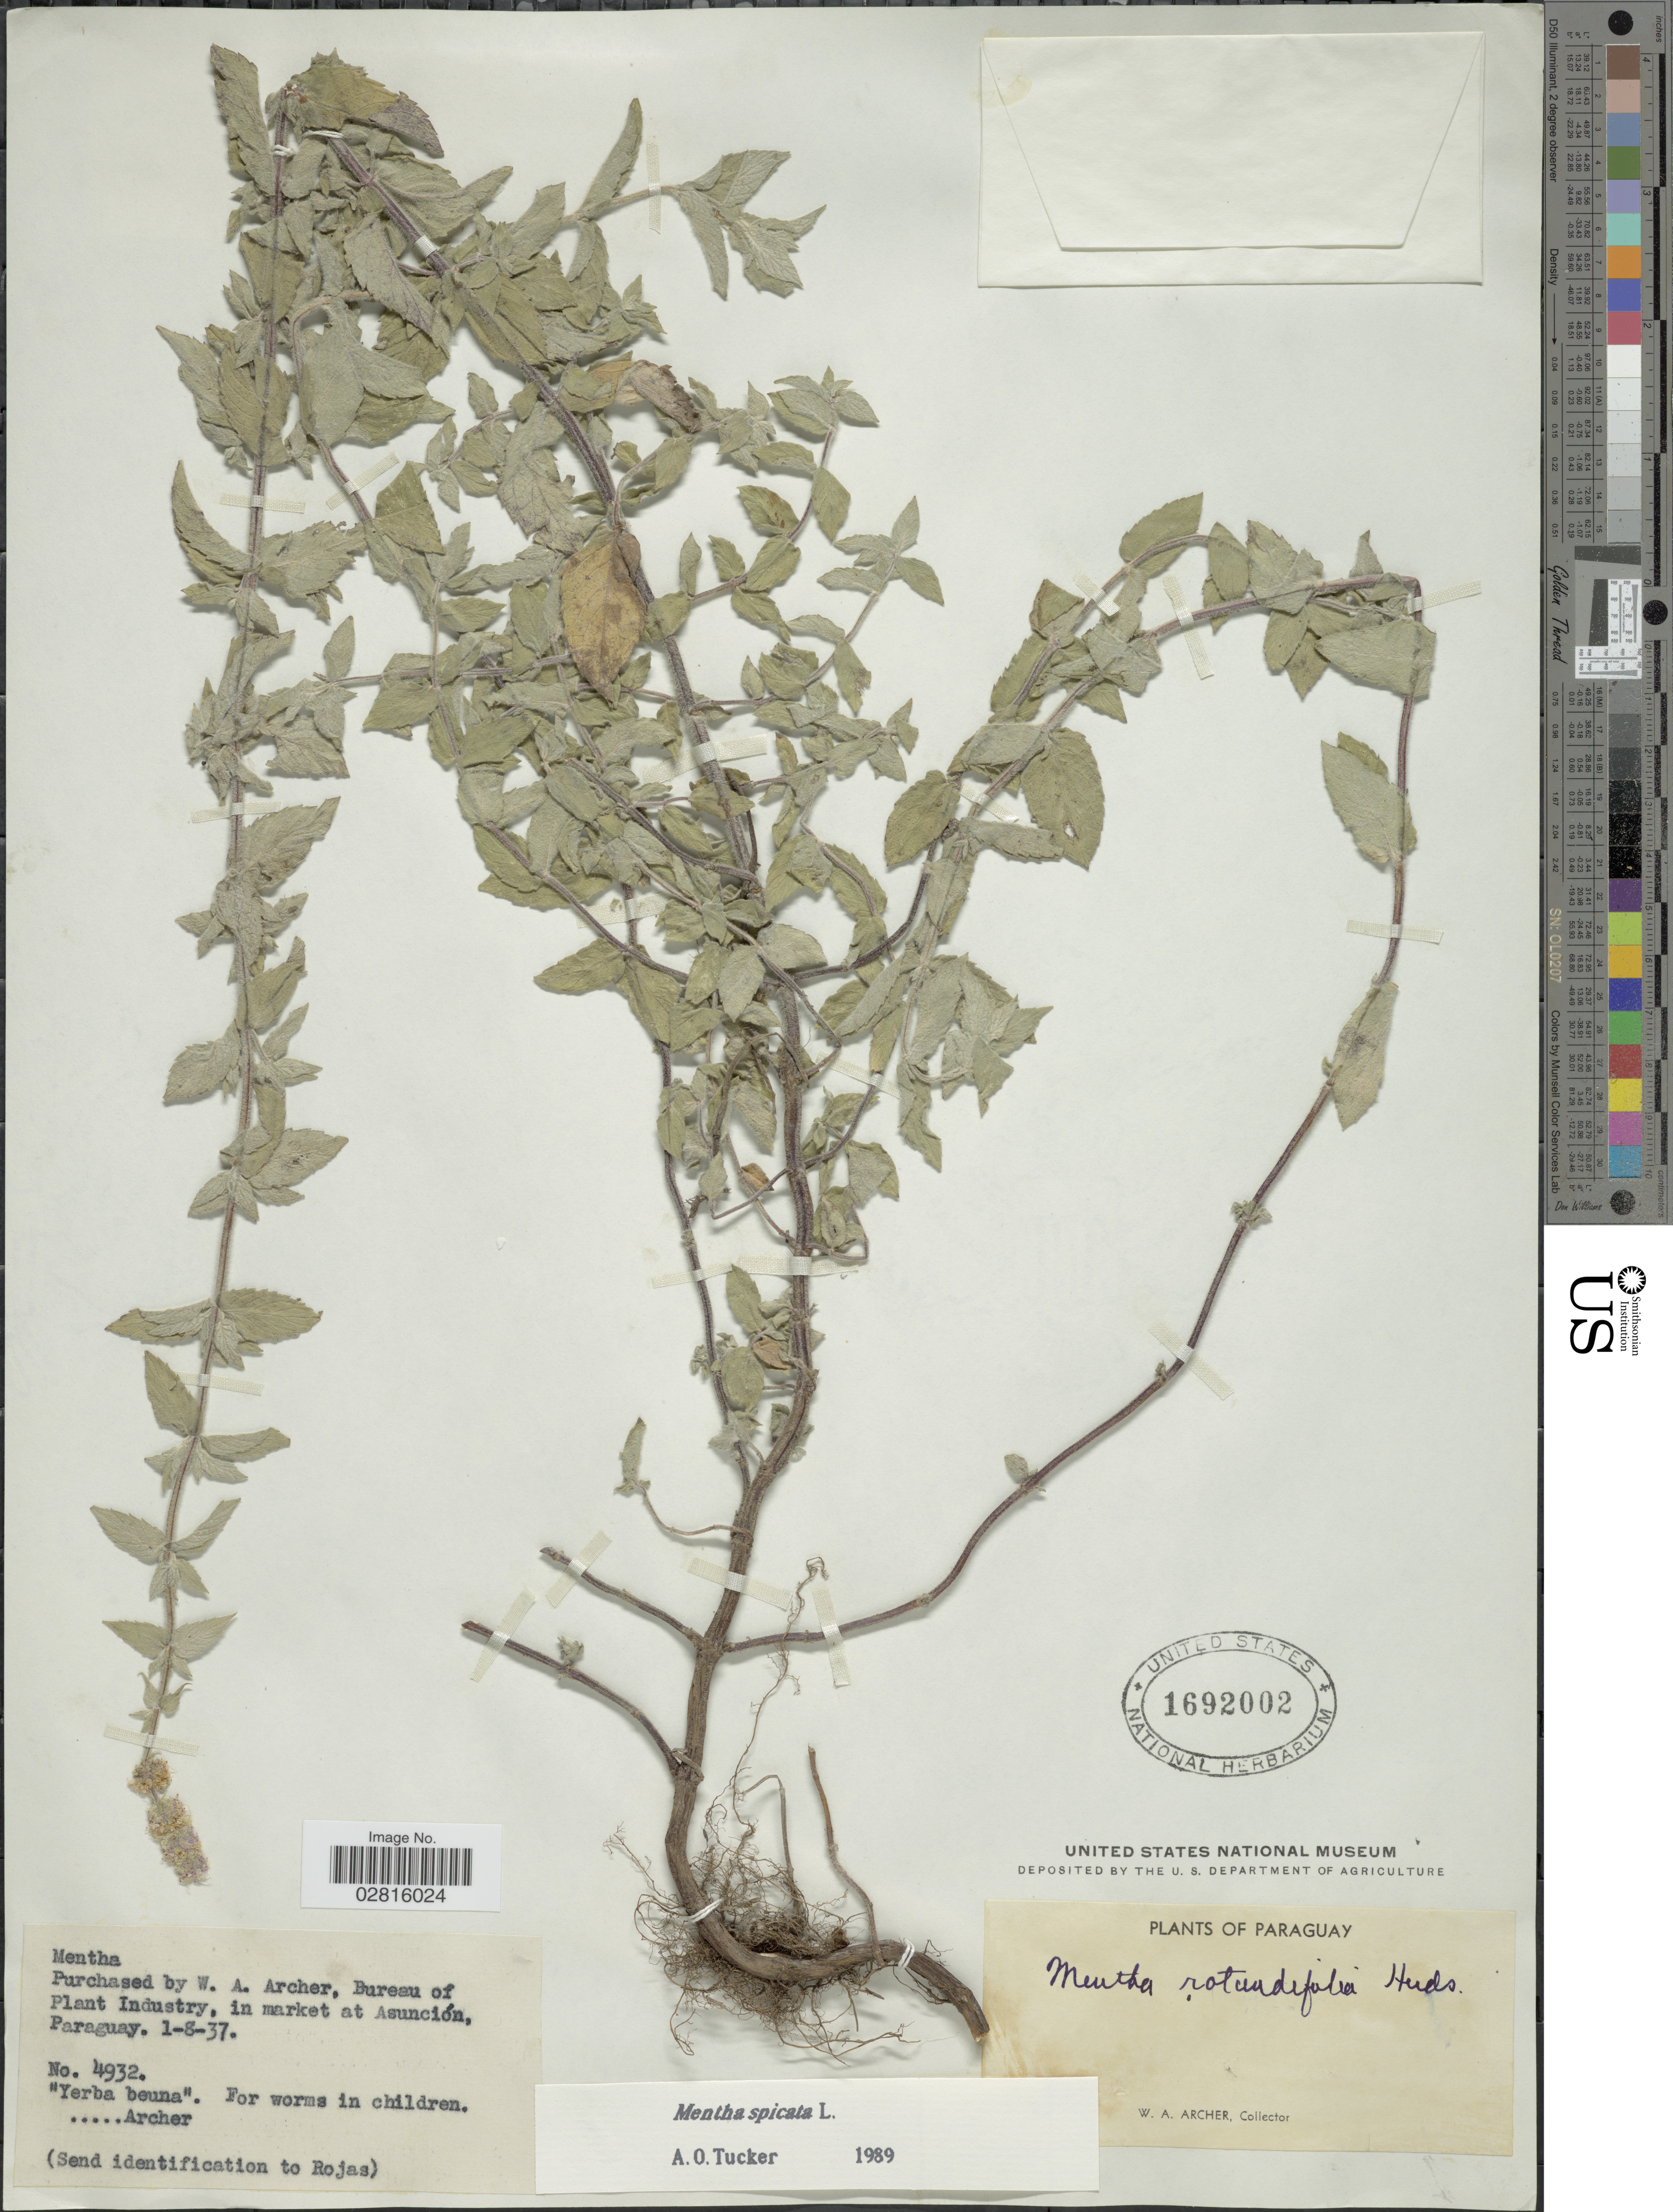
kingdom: Plantae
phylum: Tracheophyta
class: Magnoliopsida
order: Lamiales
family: Lamiaceae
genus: Mentha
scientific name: Mentha spicata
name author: L.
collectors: W. A. Archer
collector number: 4932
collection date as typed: Transcribed d/m/y: 1/8/37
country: Paraguay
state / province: Asuncion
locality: In market at Asunción.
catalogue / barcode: US 1692002